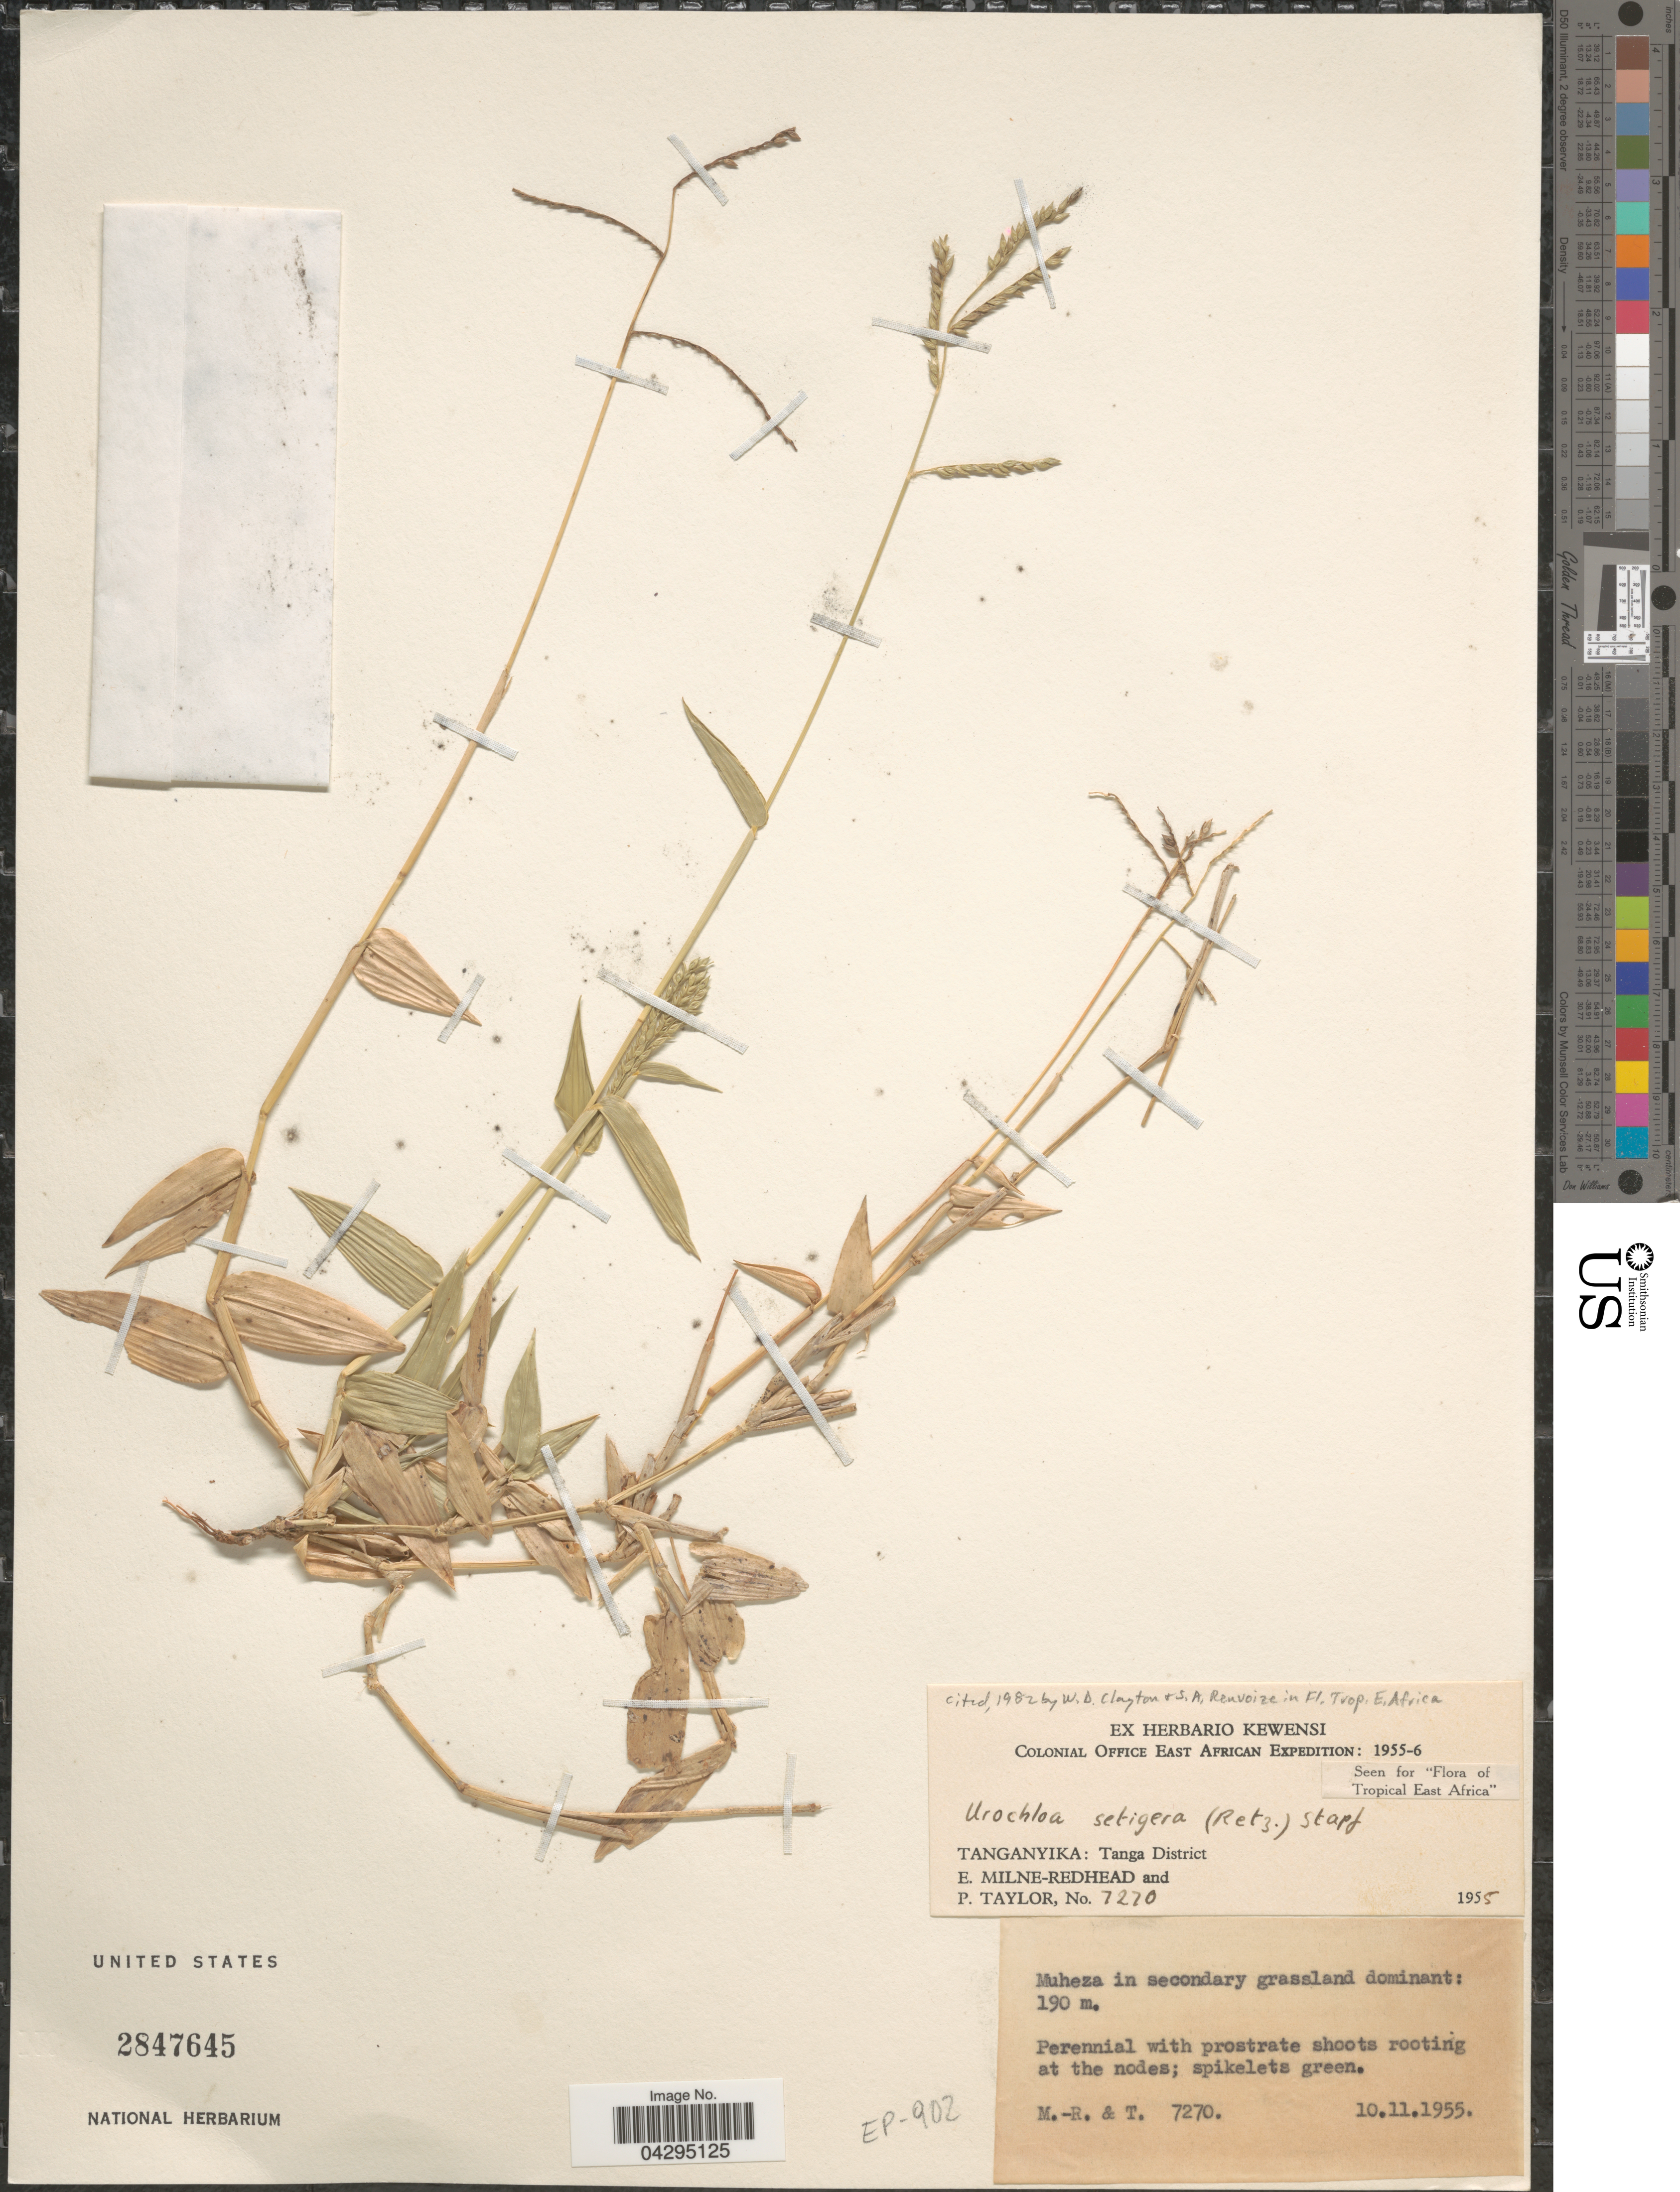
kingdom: Plantae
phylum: Tracheophyta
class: Liliopsida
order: Poales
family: Poaceae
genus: Urochloa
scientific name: Urochloa setigera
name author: (Retz.) Stapf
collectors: E. W. Milne-Redhead & P. Taylor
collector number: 7270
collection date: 1955-11-10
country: Tanzania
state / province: Tanga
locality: Colonial Office East African Expedition: 1955-6. Tanganyika: Tanga District. Muheza in secondary grassland dominant.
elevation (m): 190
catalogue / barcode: US 2847645